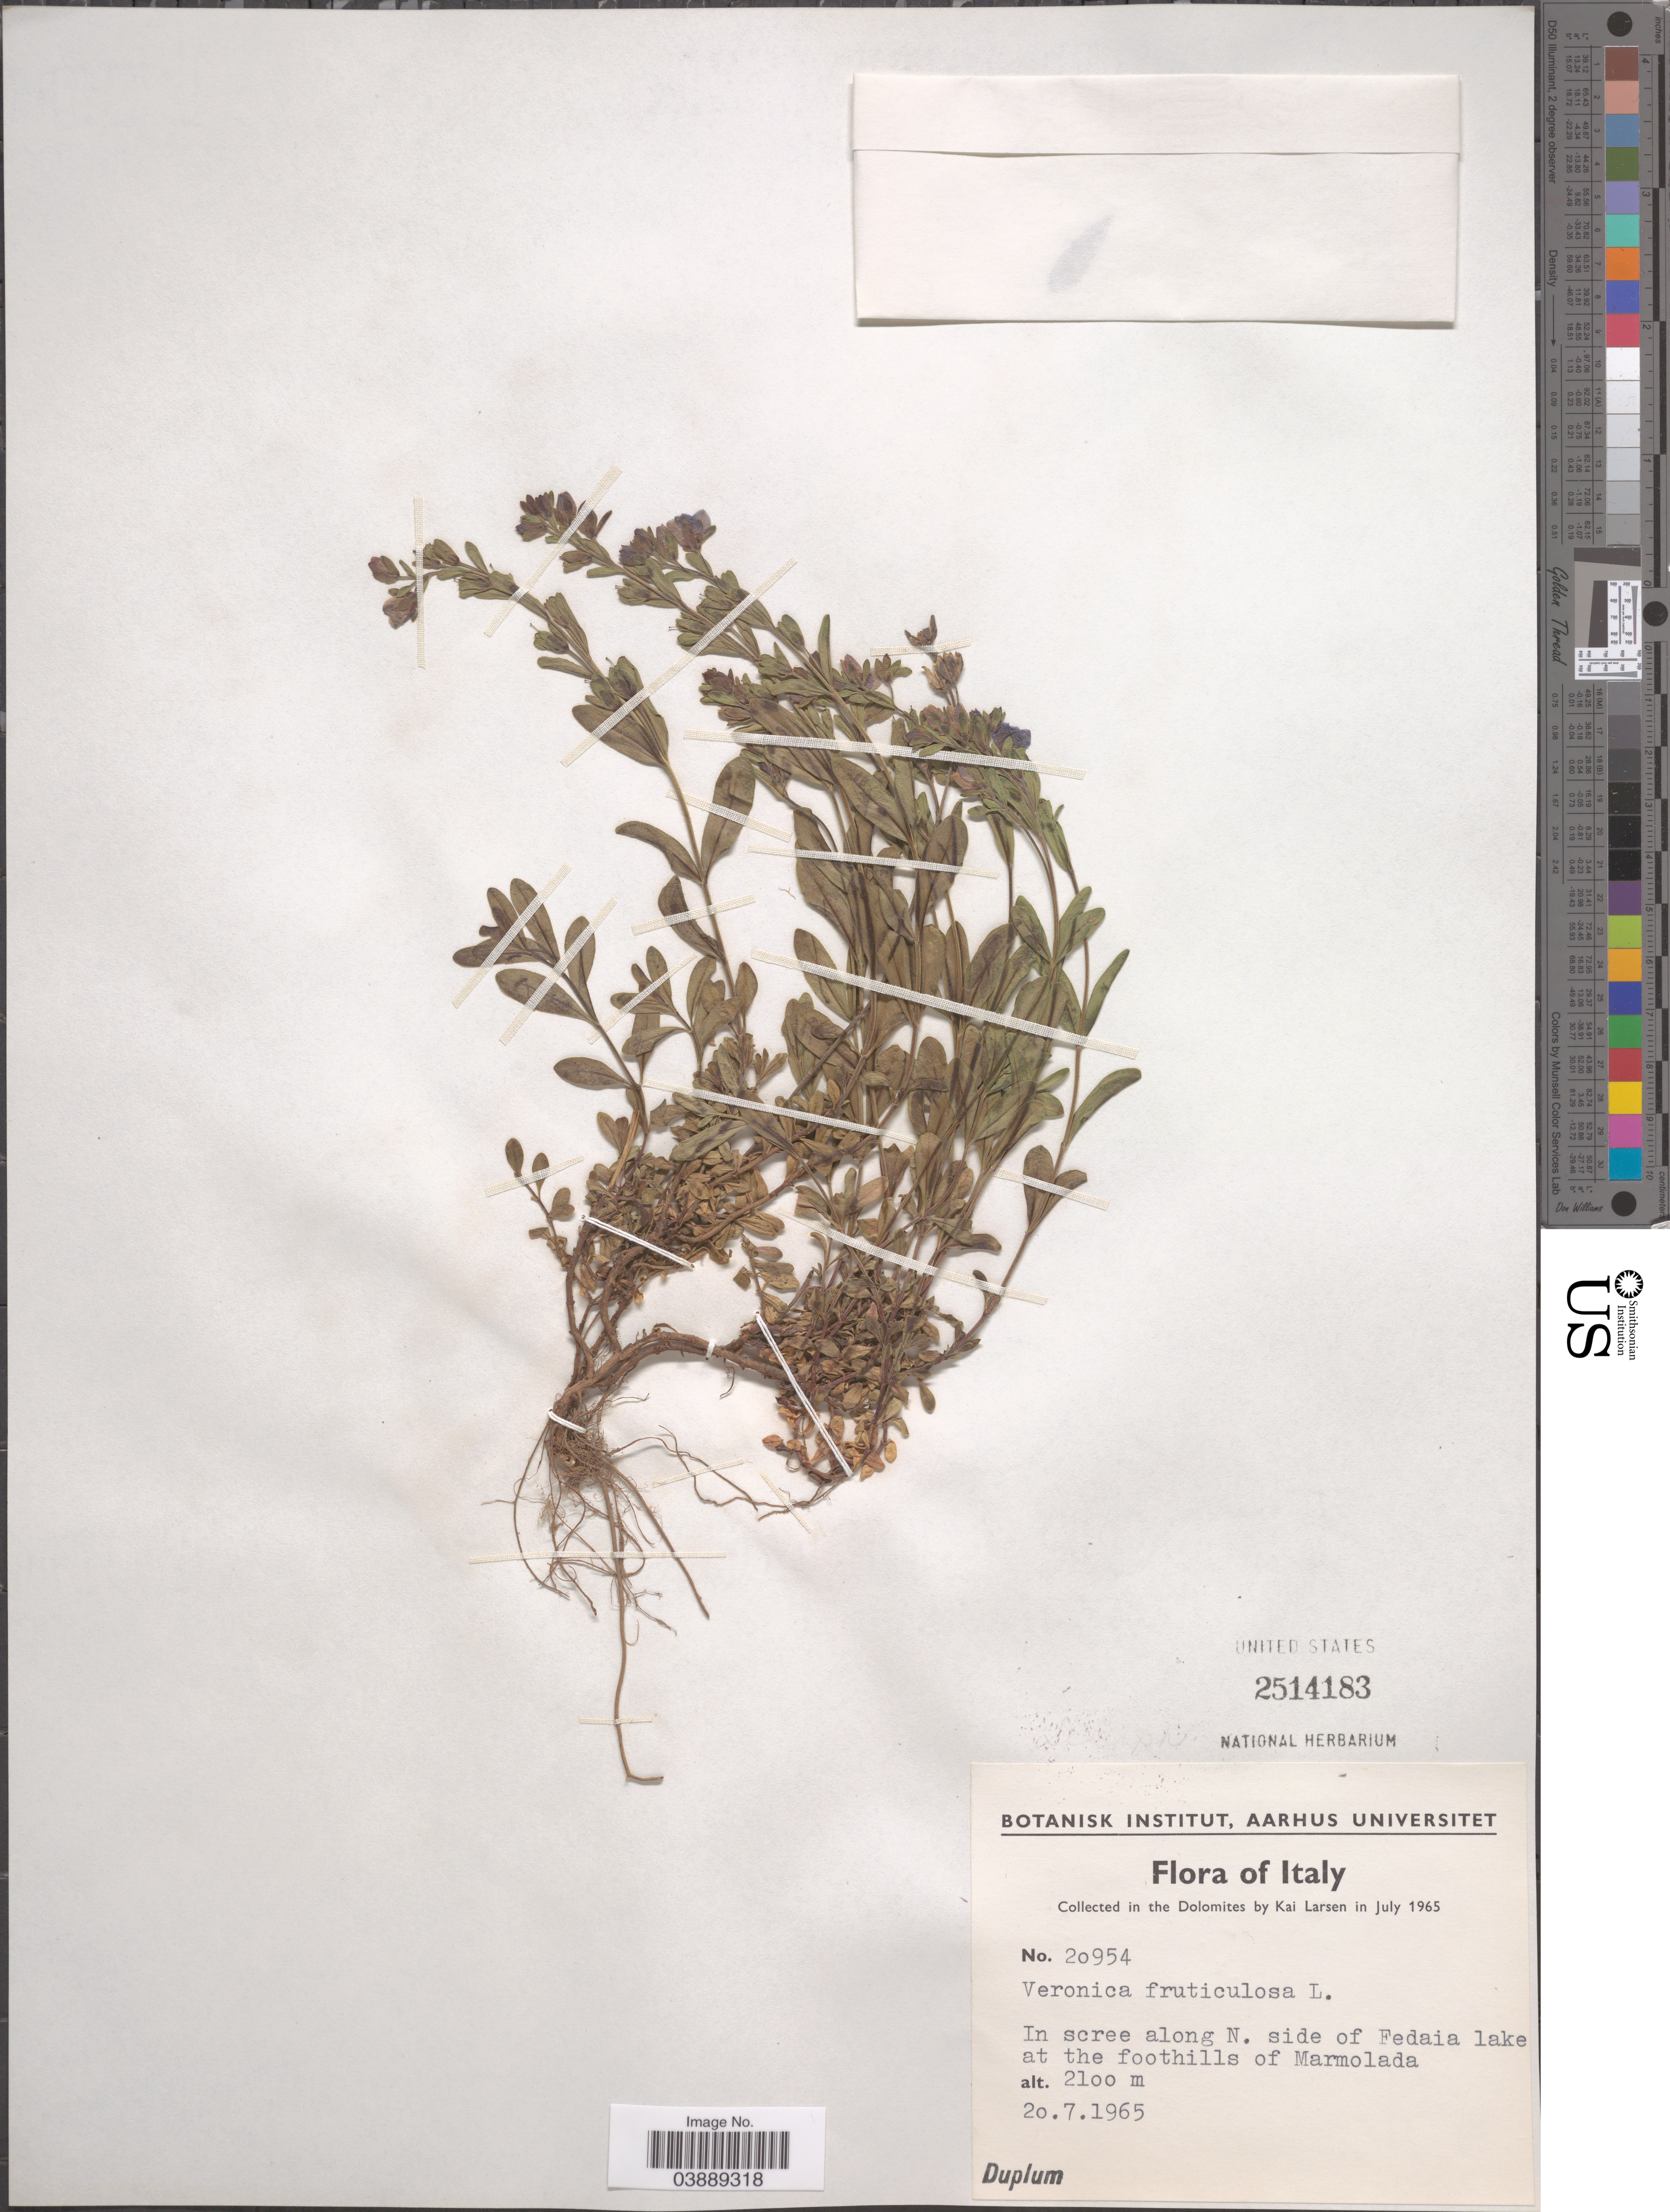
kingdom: Plantae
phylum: Tracheophyta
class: Magnoliopsida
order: Lamiales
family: Plantaginaceae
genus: Veronica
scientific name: Veronica fruticulosa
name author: L.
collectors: K. Larsen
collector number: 20954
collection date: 1965-07-20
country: Italy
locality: In the Dolomites. In scree along N. side of Fedaia lake at the foothills of Marmolada.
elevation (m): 2100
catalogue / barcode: US 2514183